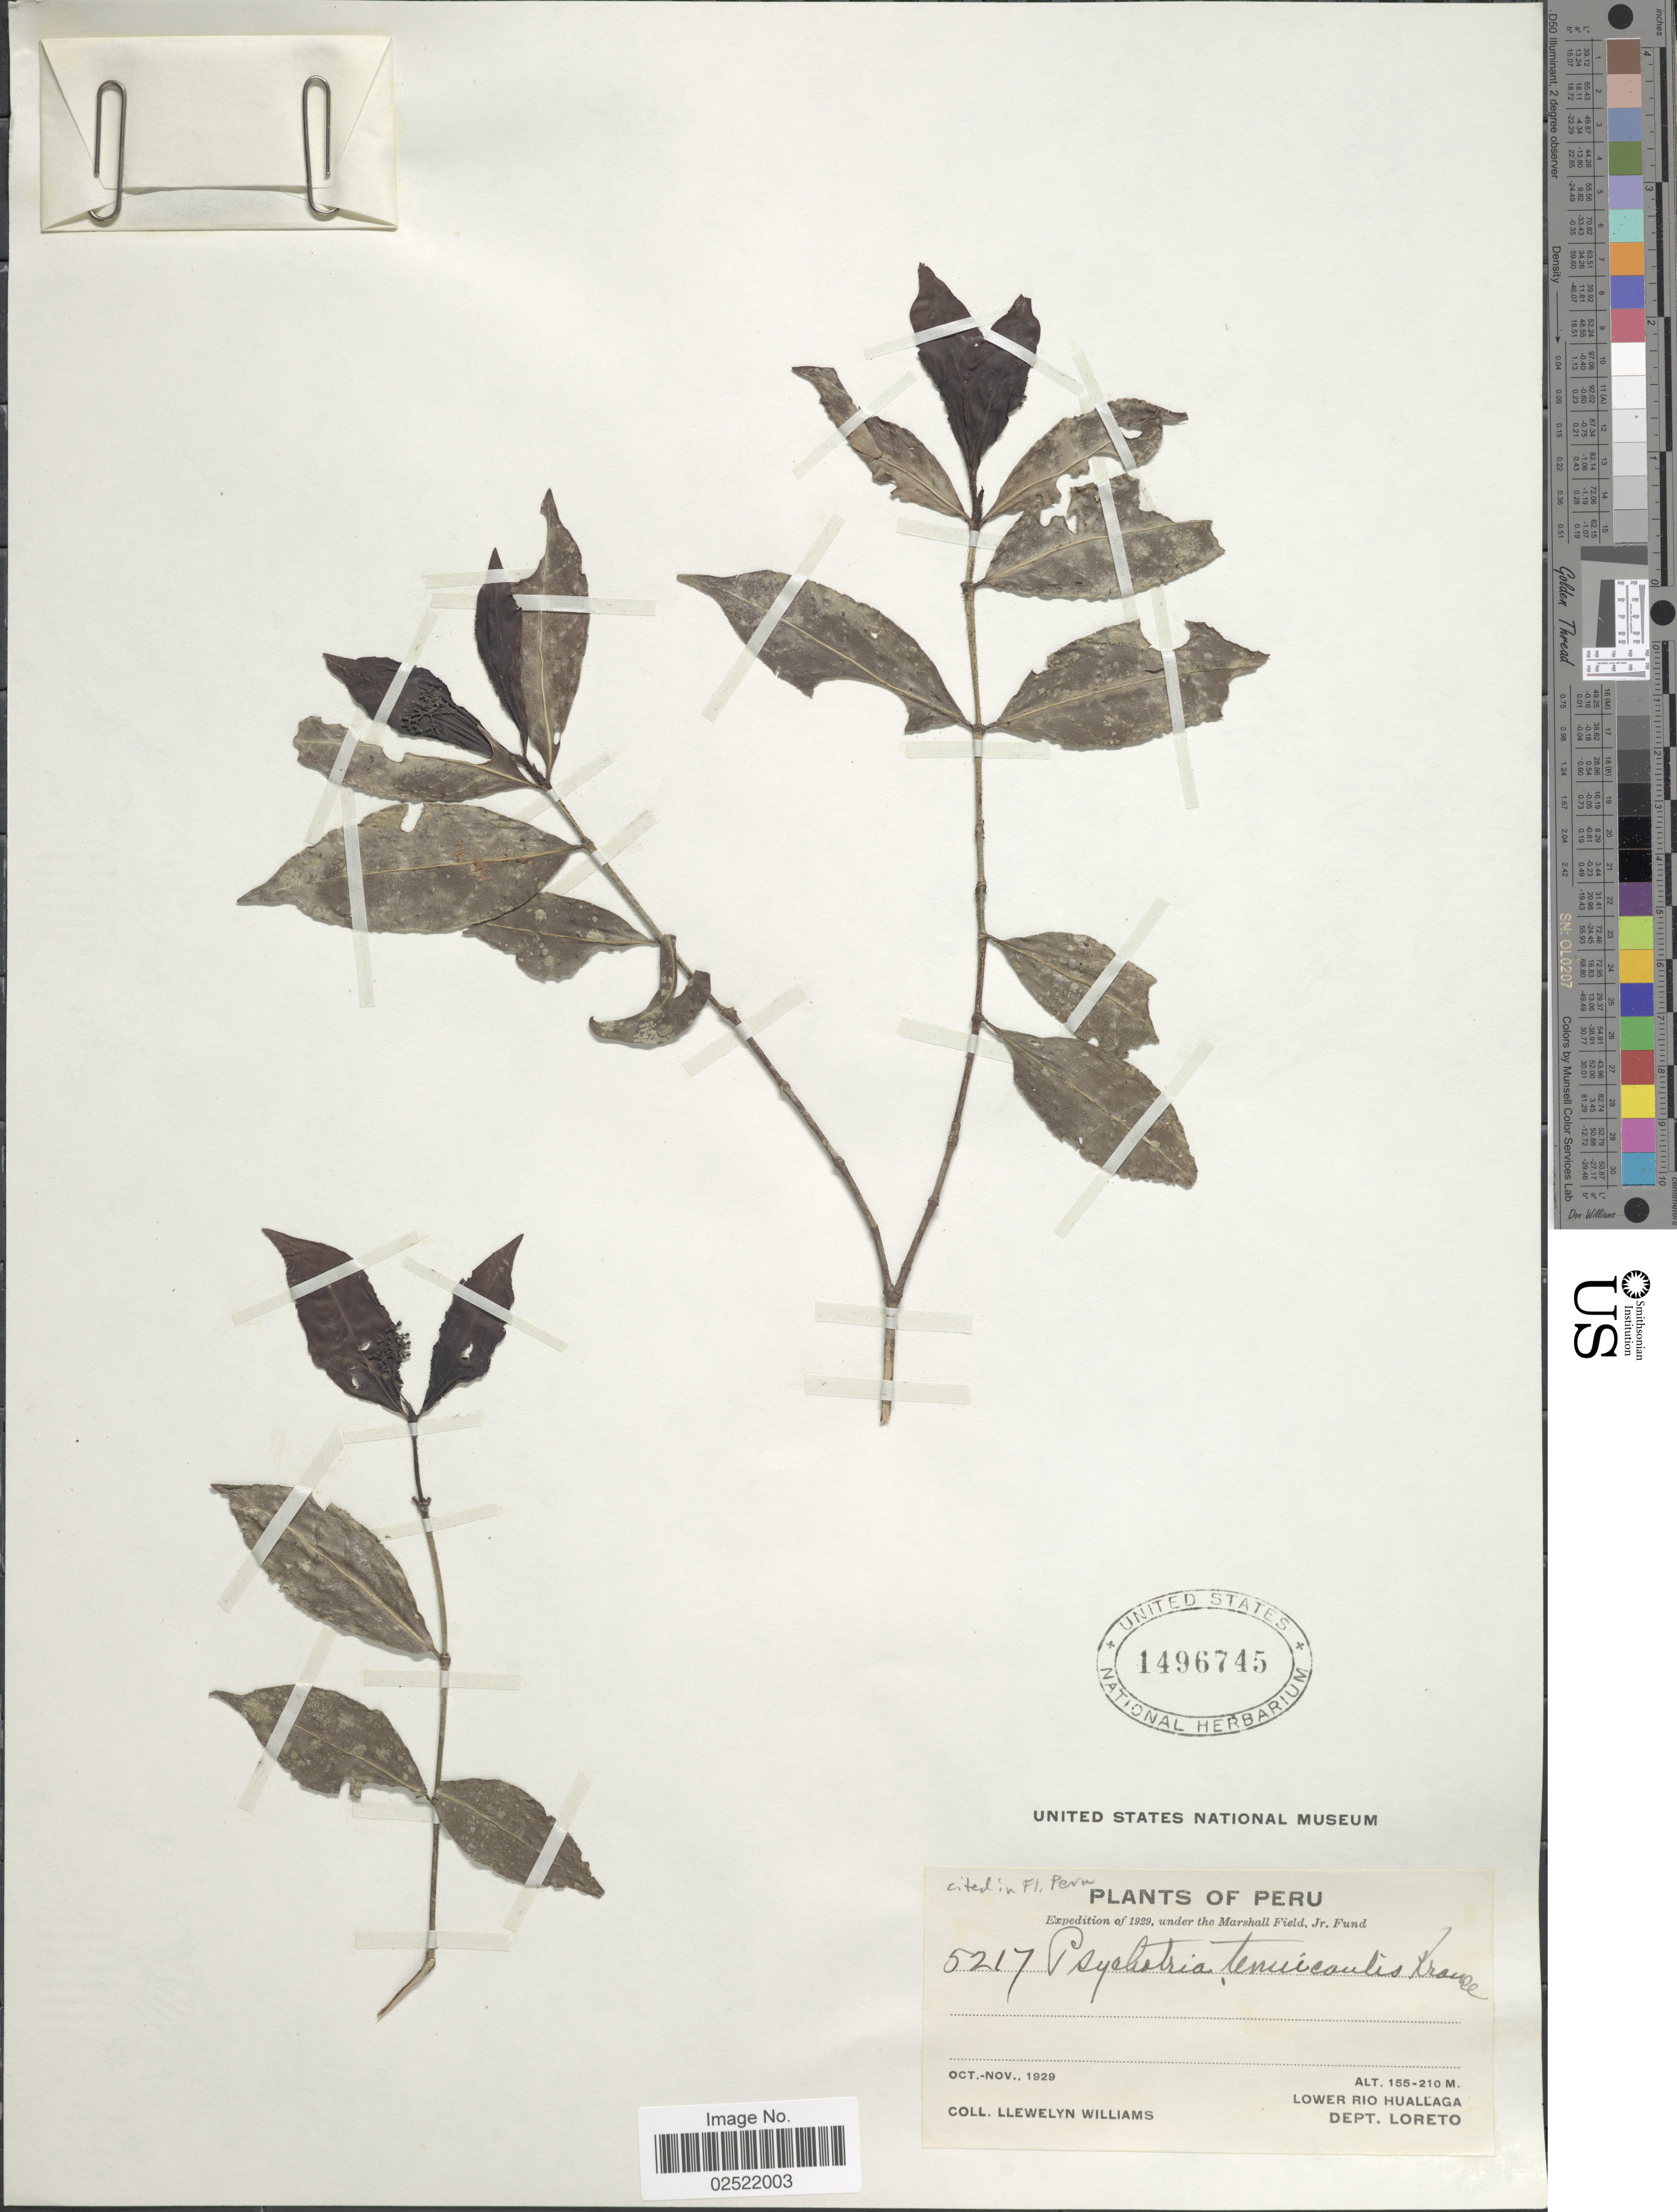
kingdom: Plantae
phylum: Tracheophyta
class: Magnoliopsida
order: Gentianales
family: Rubiaceae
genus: Psychotria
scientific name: Psychotria tenuicaulis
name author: K. Krause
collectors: Ll. Williams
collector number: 5217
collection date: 1929-10/1929-11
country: Peru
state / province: Loreto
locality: Lower Rio Huallaga. Dept. Loreto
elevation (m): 155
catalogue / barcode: US 1496745